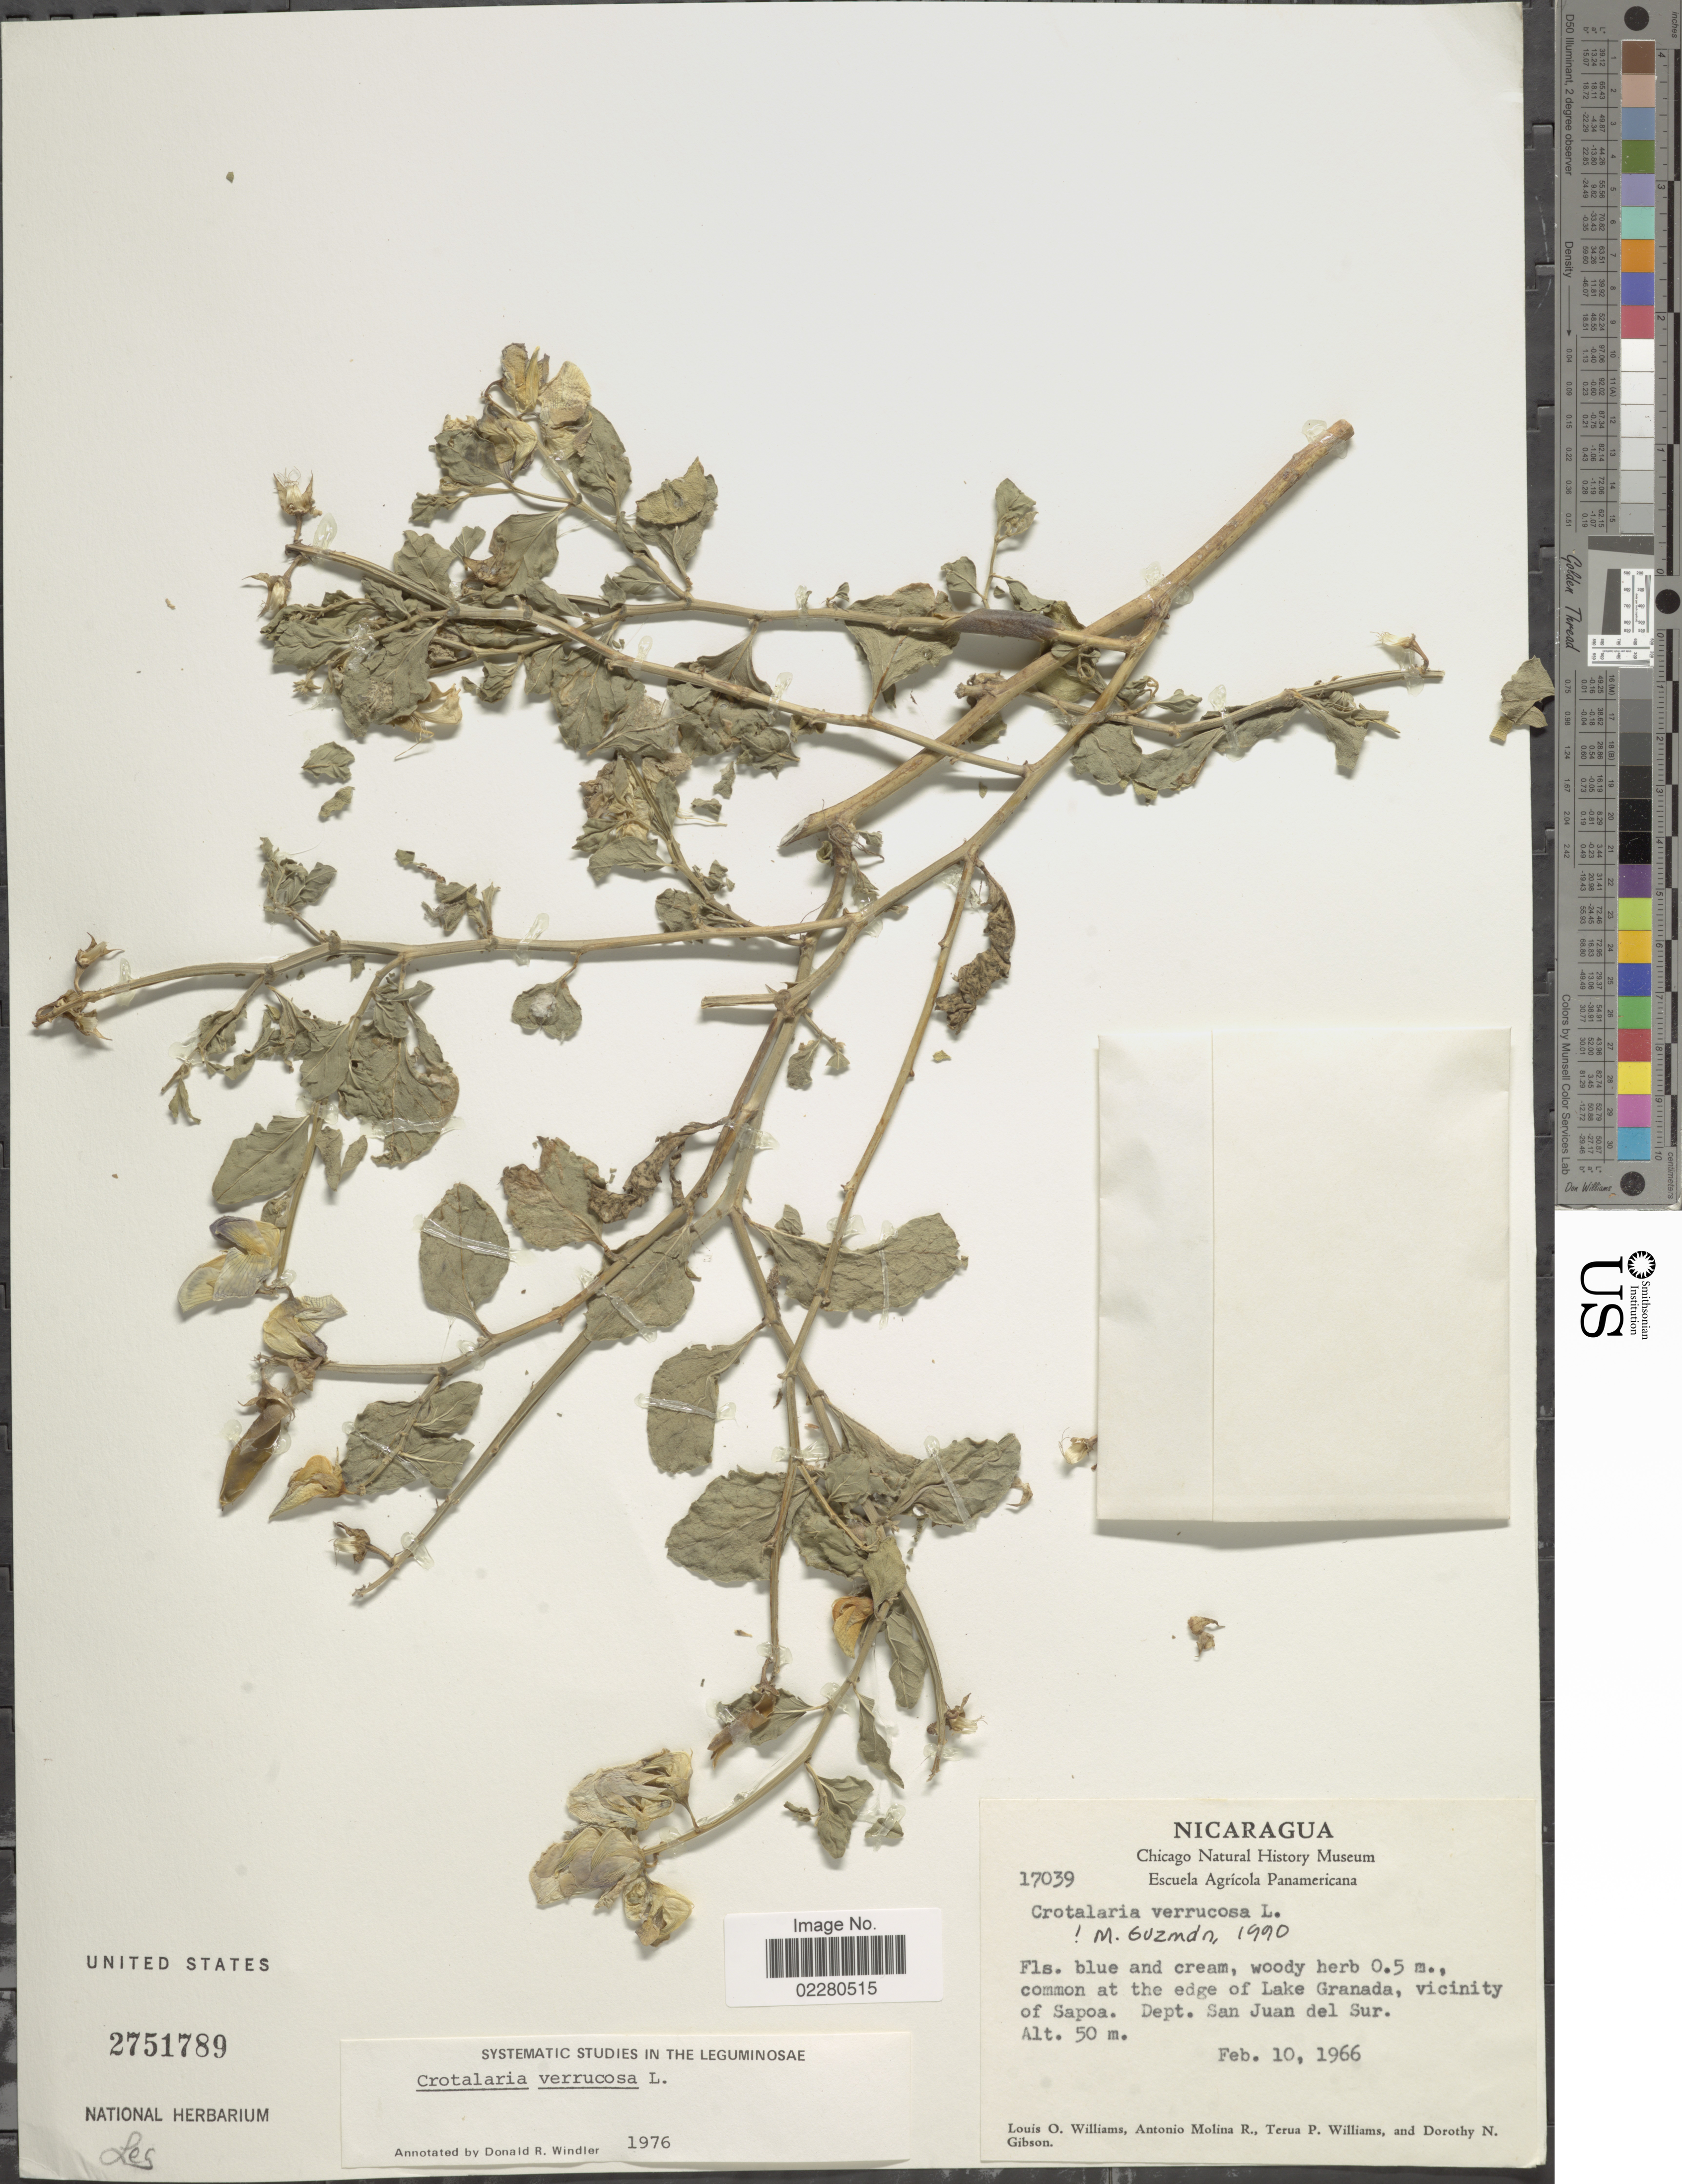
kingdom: Plantae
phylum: Tracheophyta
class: Magnoliopsida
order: Fabales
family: Fabaceae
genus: Crotalaria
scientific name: Crotalaria verrucosa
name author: L.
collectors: L. O. Williams, A. Molina R., T. P. Williams & D. N. Gibson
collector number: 17039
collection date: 1966-02-10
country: Nicaragua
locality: Common at the edge of Lake Granada, vicinity of Sapoa. Dept. San Juan del Sur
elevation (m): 50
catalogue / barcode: US 2751789